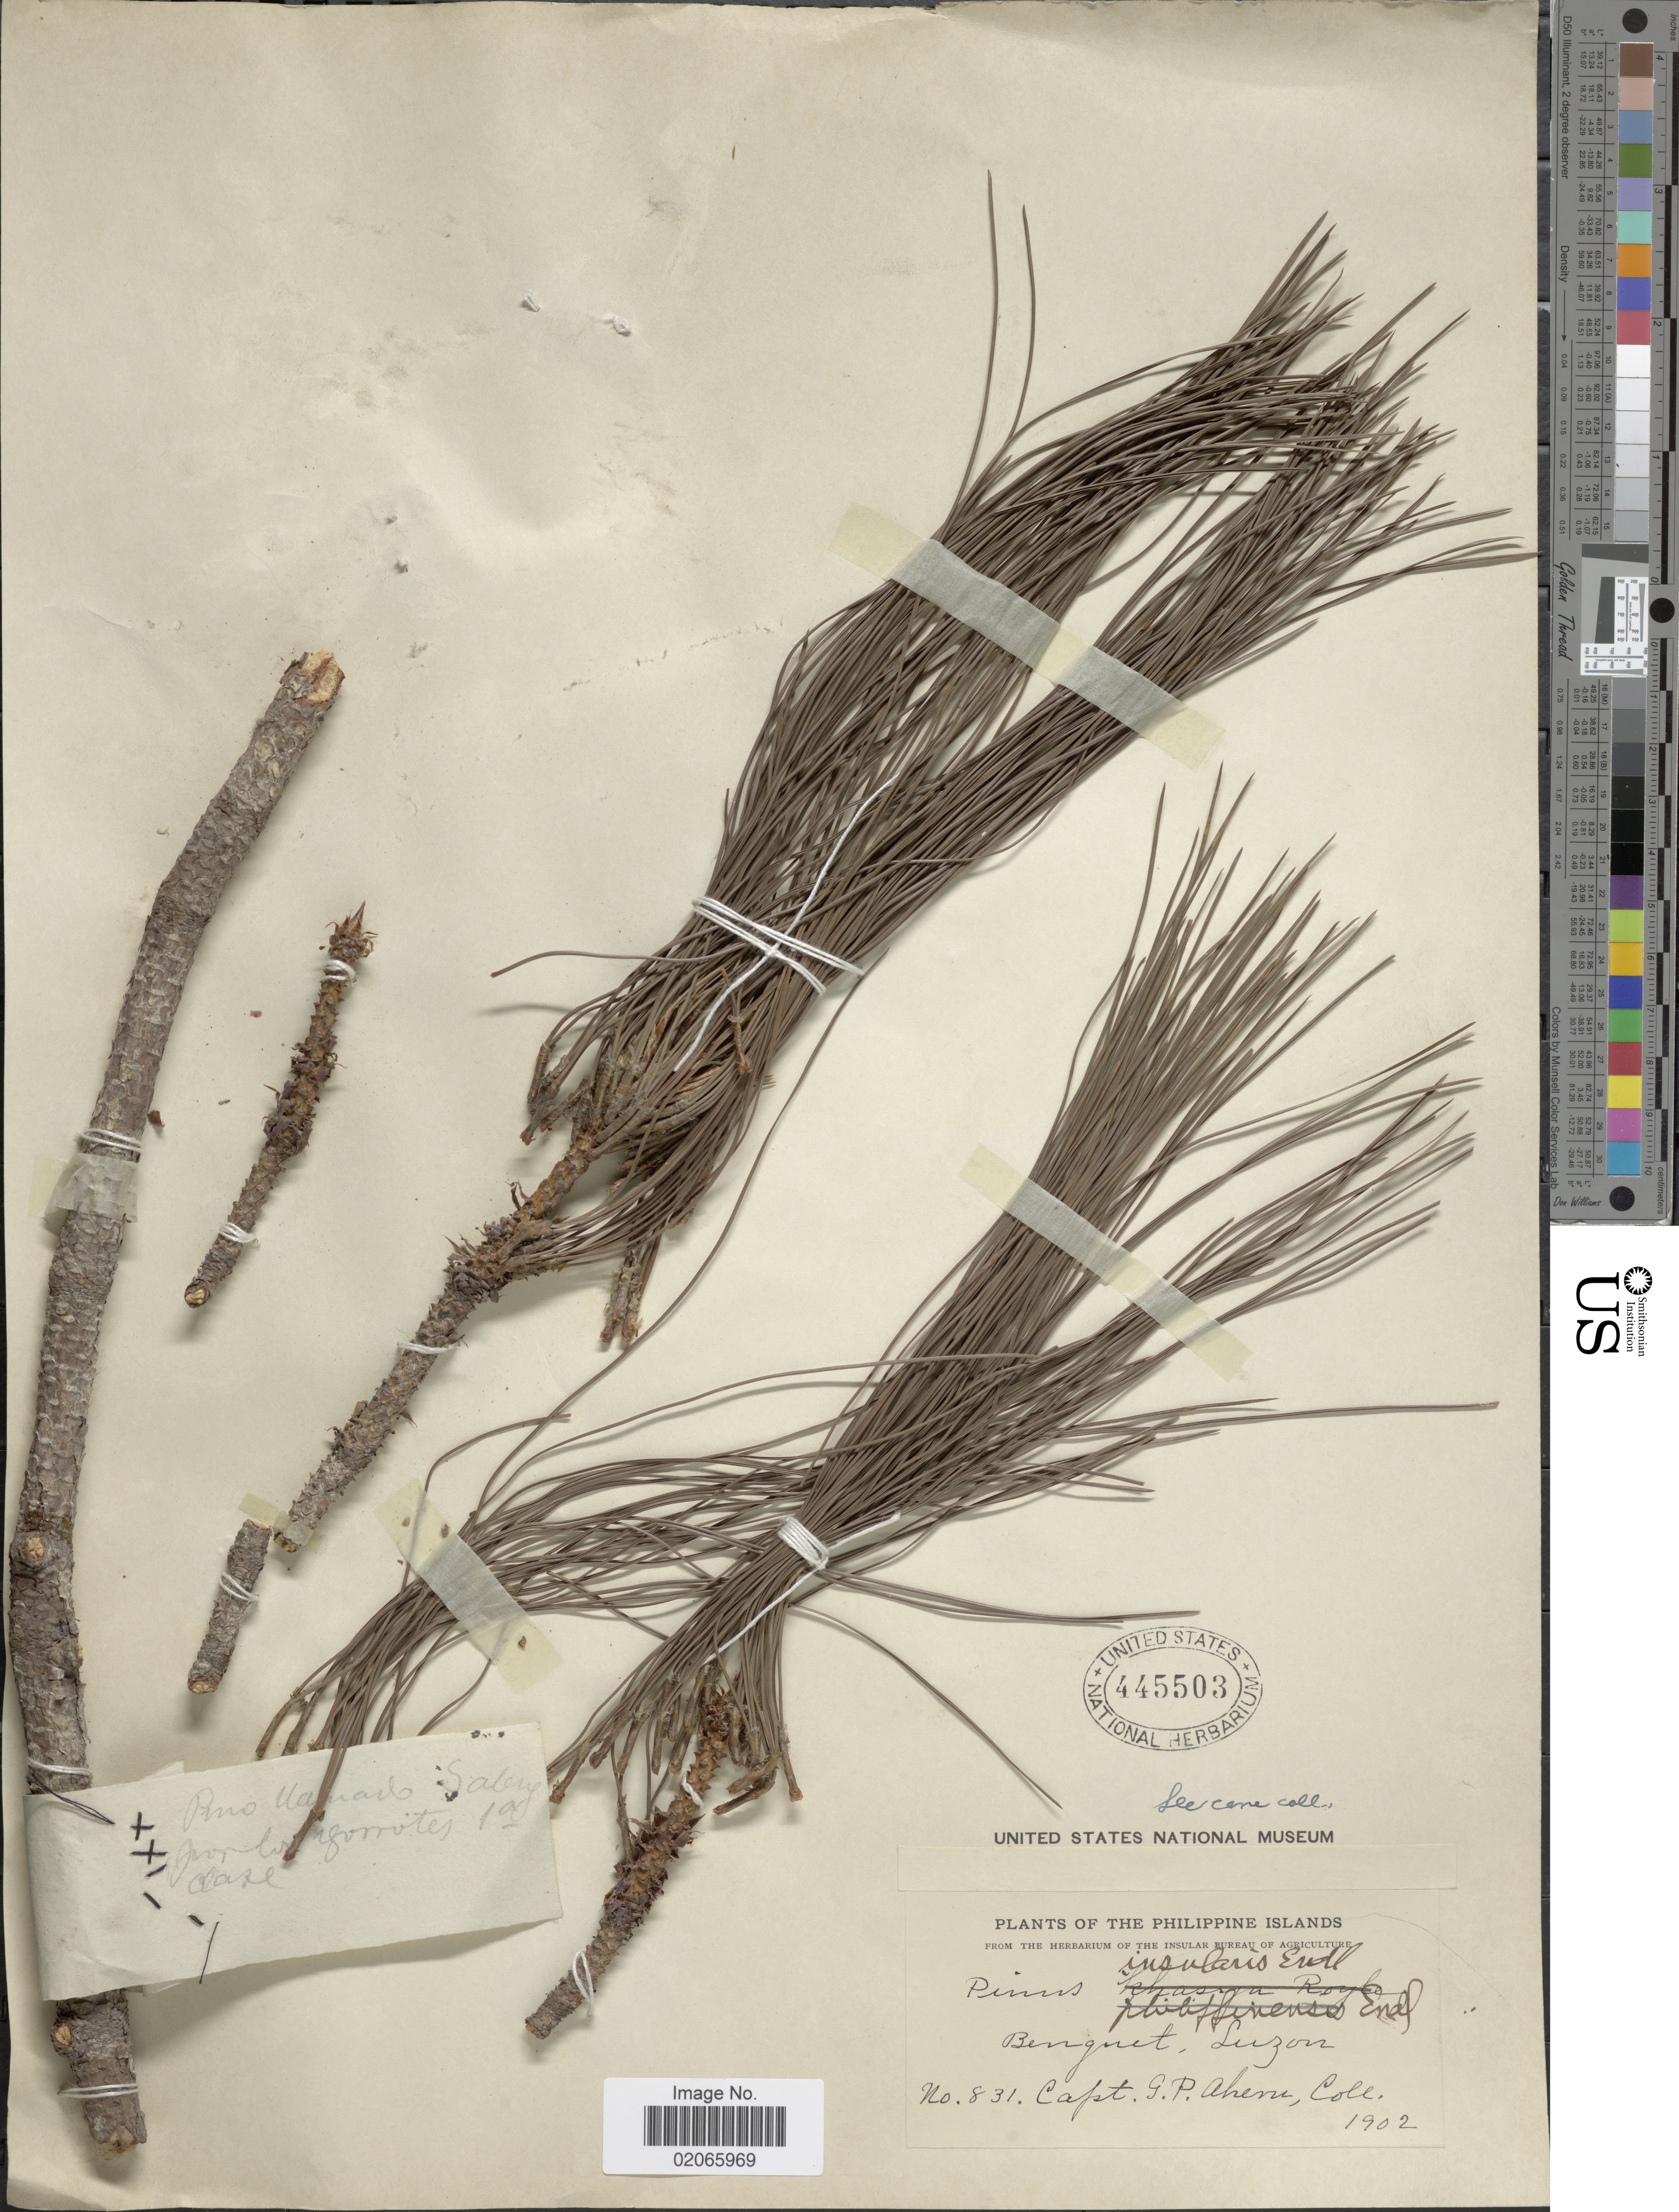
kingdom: Plantae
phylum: Tracheophyta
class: Pinopsida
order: Pinales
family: Pinaceae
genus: Pinus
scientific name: Pinus insularis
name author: Endl.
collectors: G. Ahern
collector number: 831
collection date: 1902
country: Philippines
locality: The Philippine Islands. Benguet, Luzon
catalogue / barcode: US 445503